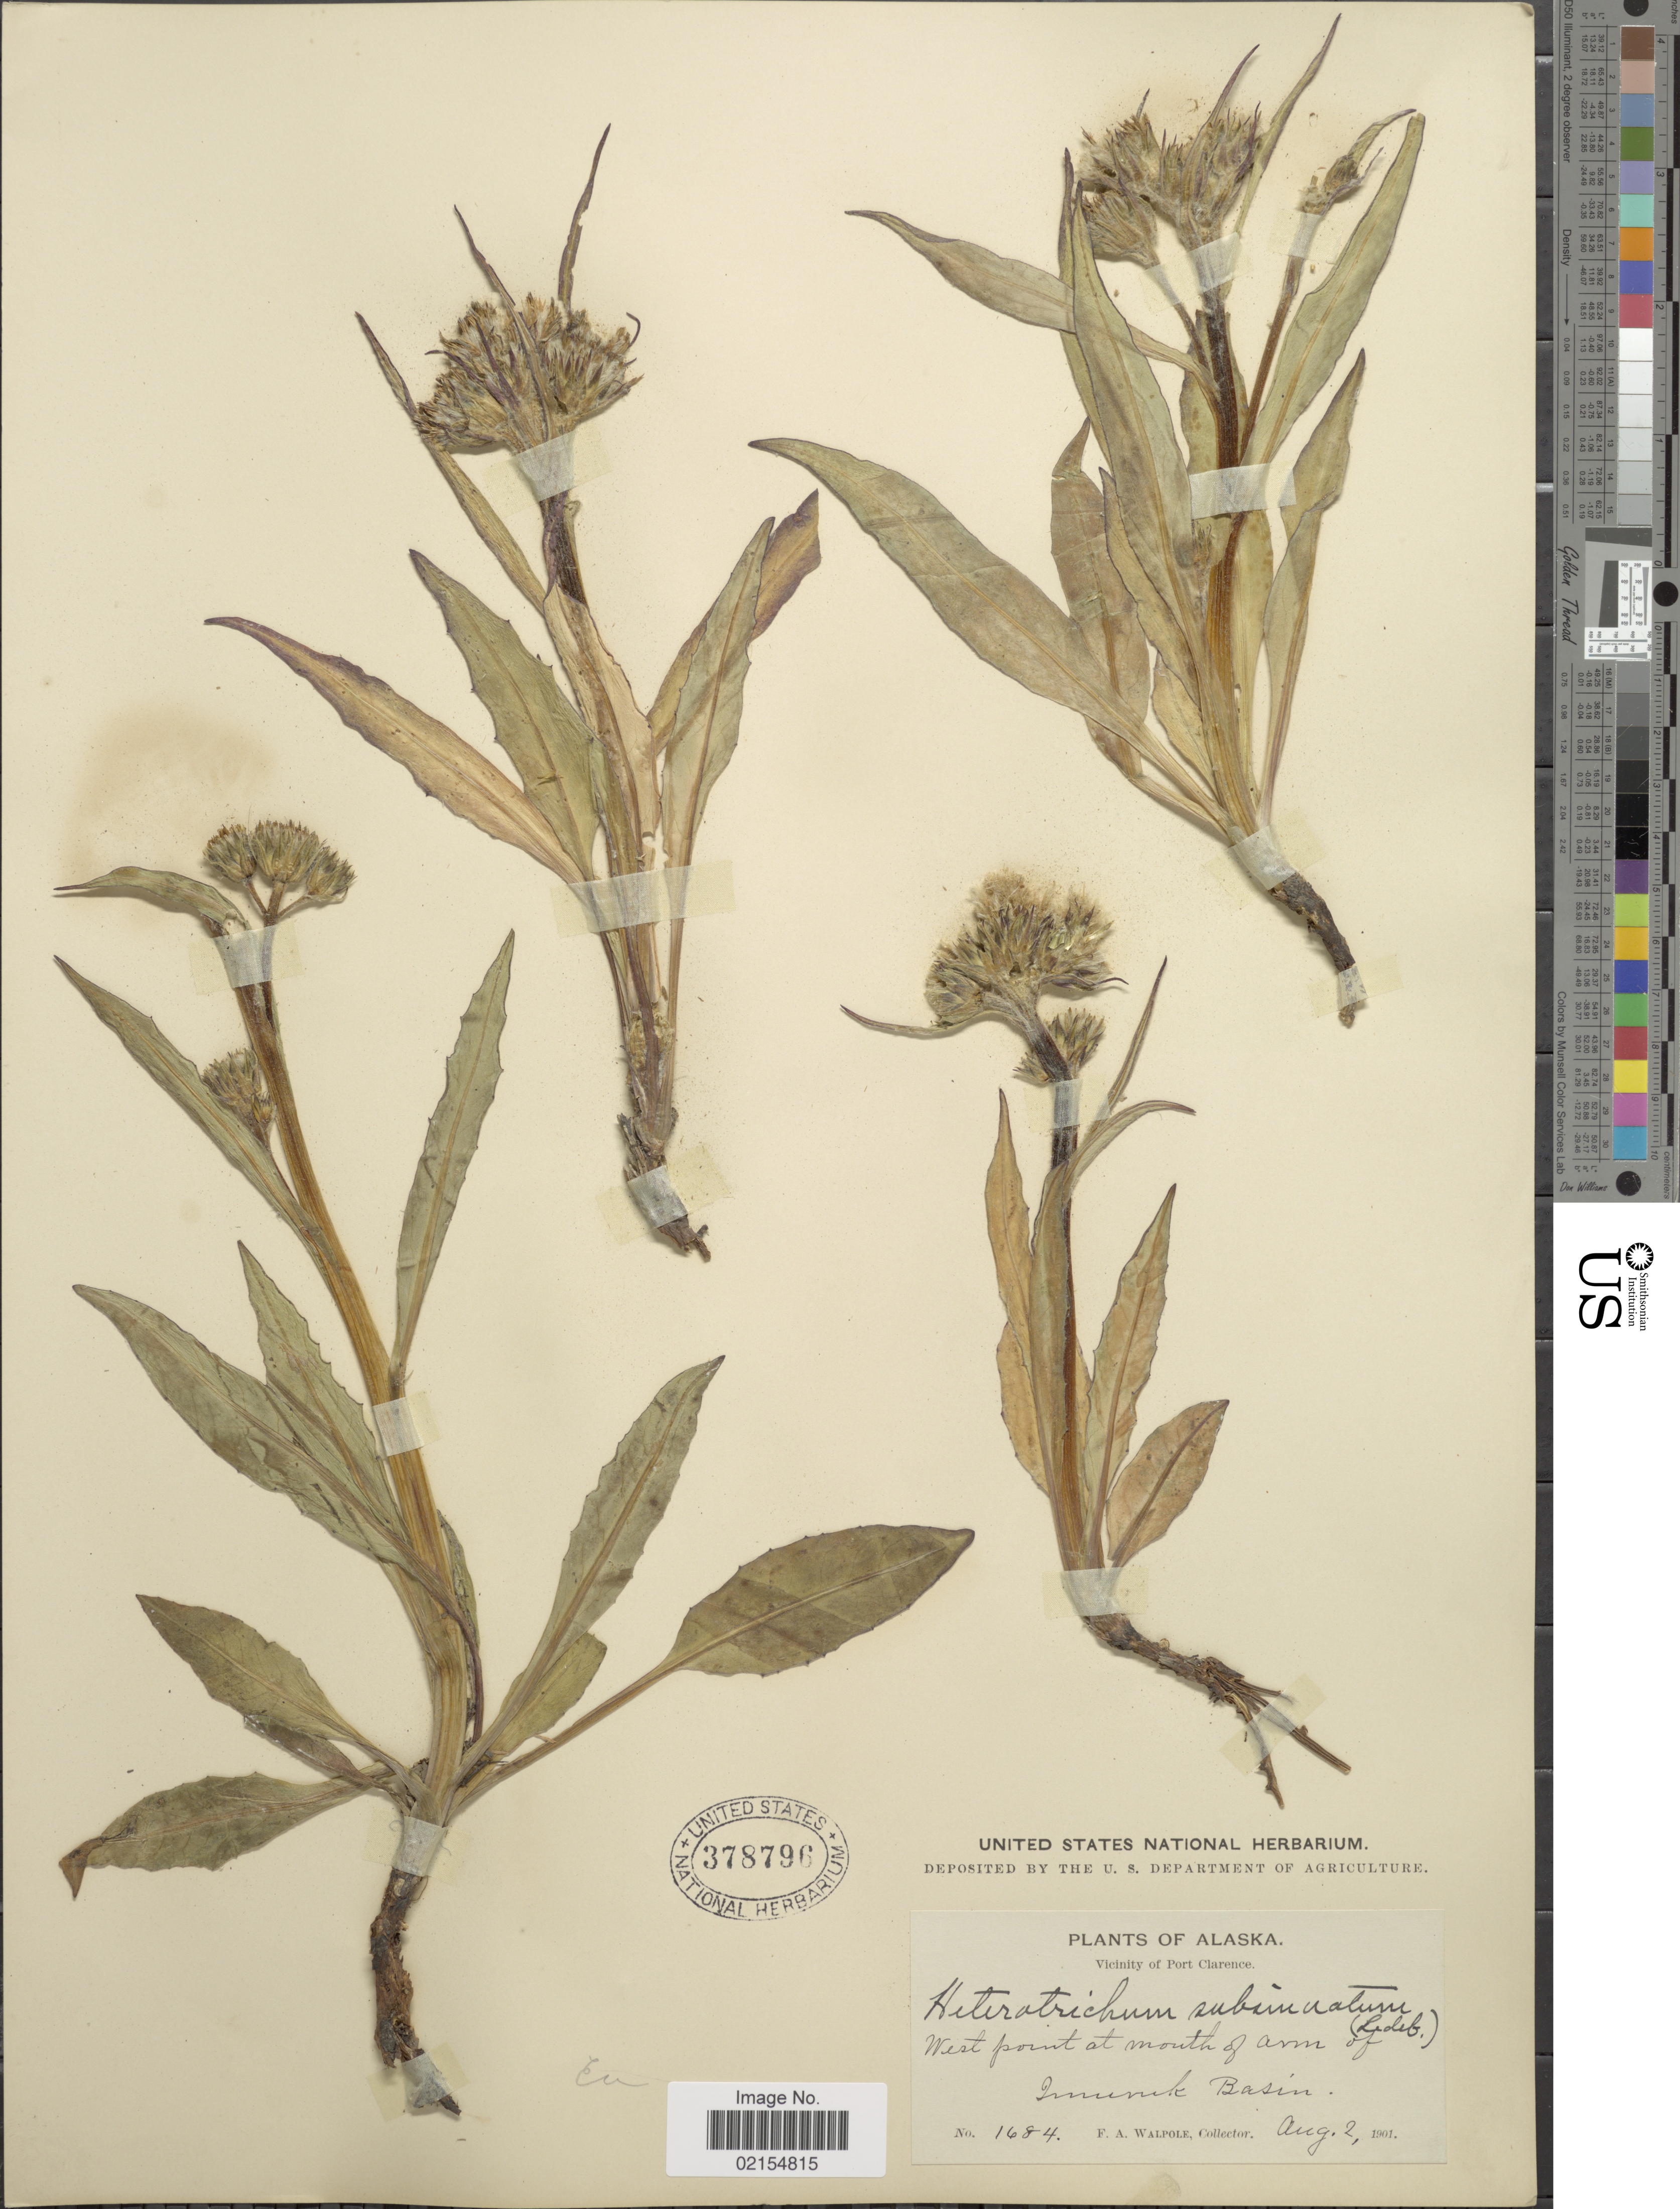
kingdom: Plantae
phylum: Tracheophyta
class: Magnoliopsida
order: Asterales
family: Asteraceae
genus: Saussurea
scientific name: Saussurea nuda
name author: Ledeb.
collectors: F. Walpole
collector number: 1684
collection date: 1901-08-02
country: United States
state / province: Alaska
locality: Vicinity of Port Clarence, West point at mouth of Arm of Imuruk Basin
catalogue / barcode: US 378796